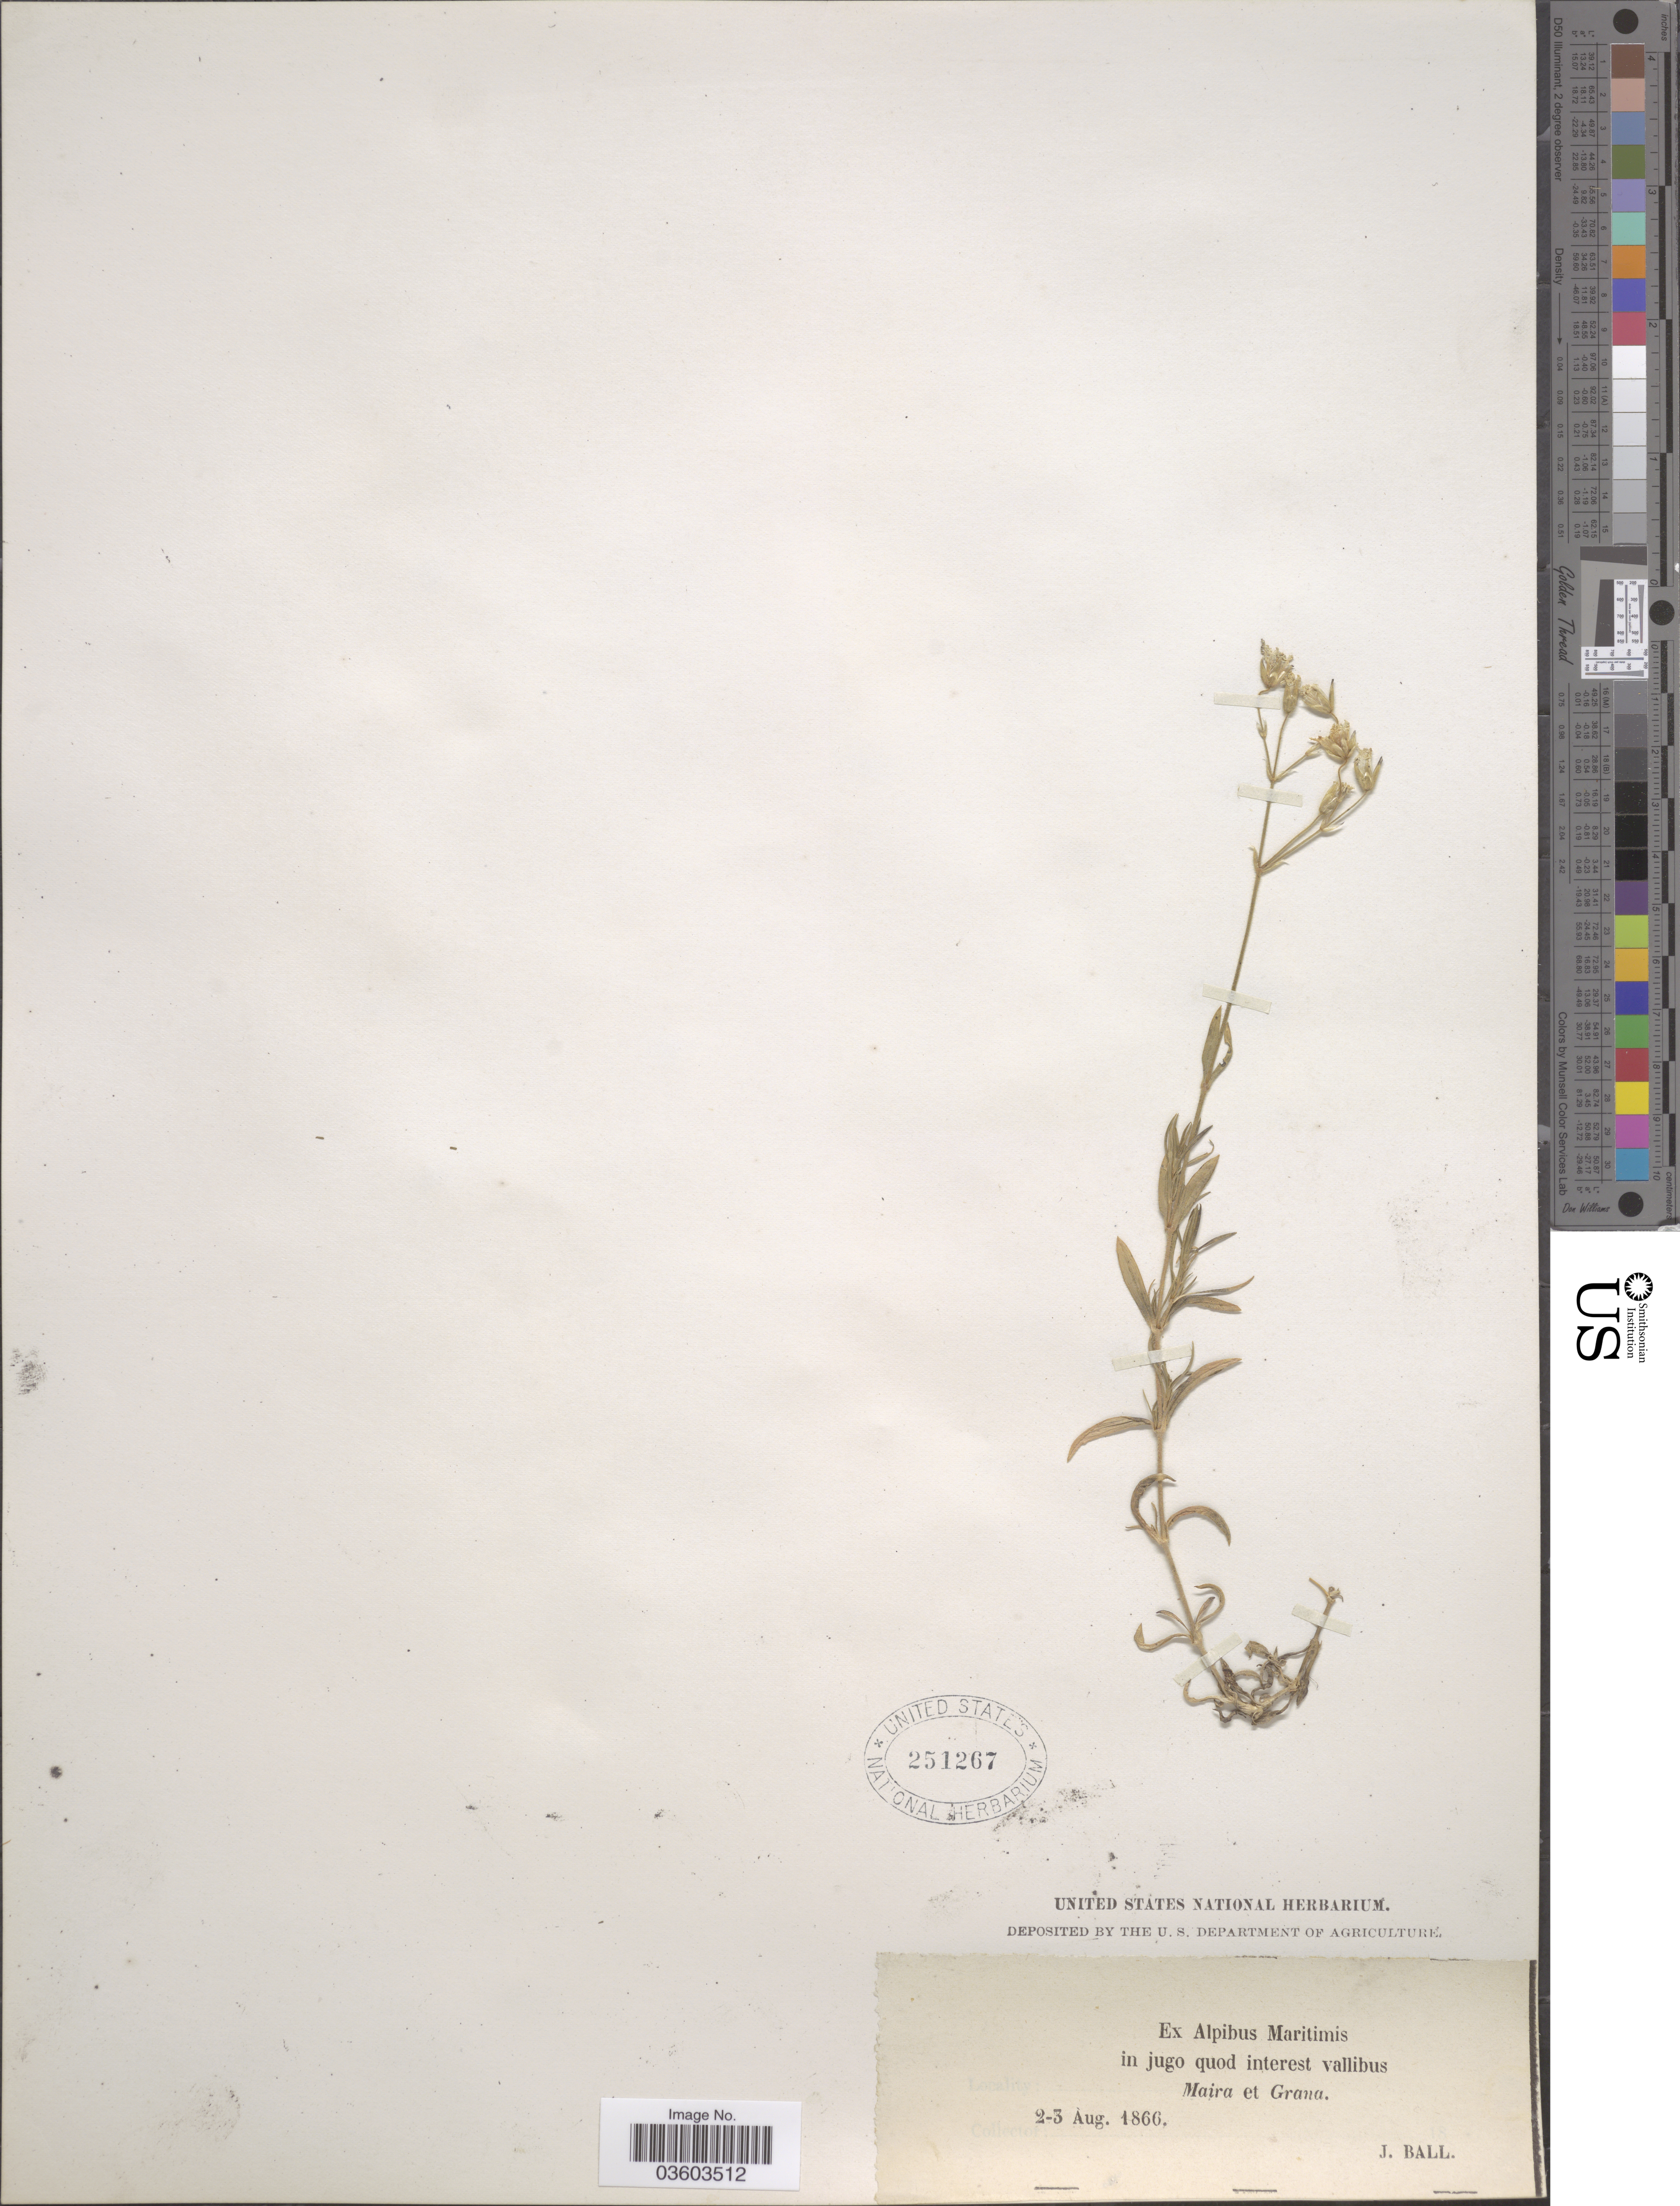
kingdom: Plantae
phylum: Tracheophyta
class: Magnoliopsida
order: Caryophyllales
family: Caryophyllaceae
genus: Cerastium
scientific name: Cerastium sp.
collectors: J. Ball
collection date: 1866-08-02/1866-08-03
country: Italy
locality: Ex Alpibus Maritimis in jugo quod interest vallibus Maria et Grana.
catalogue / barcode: US 251267